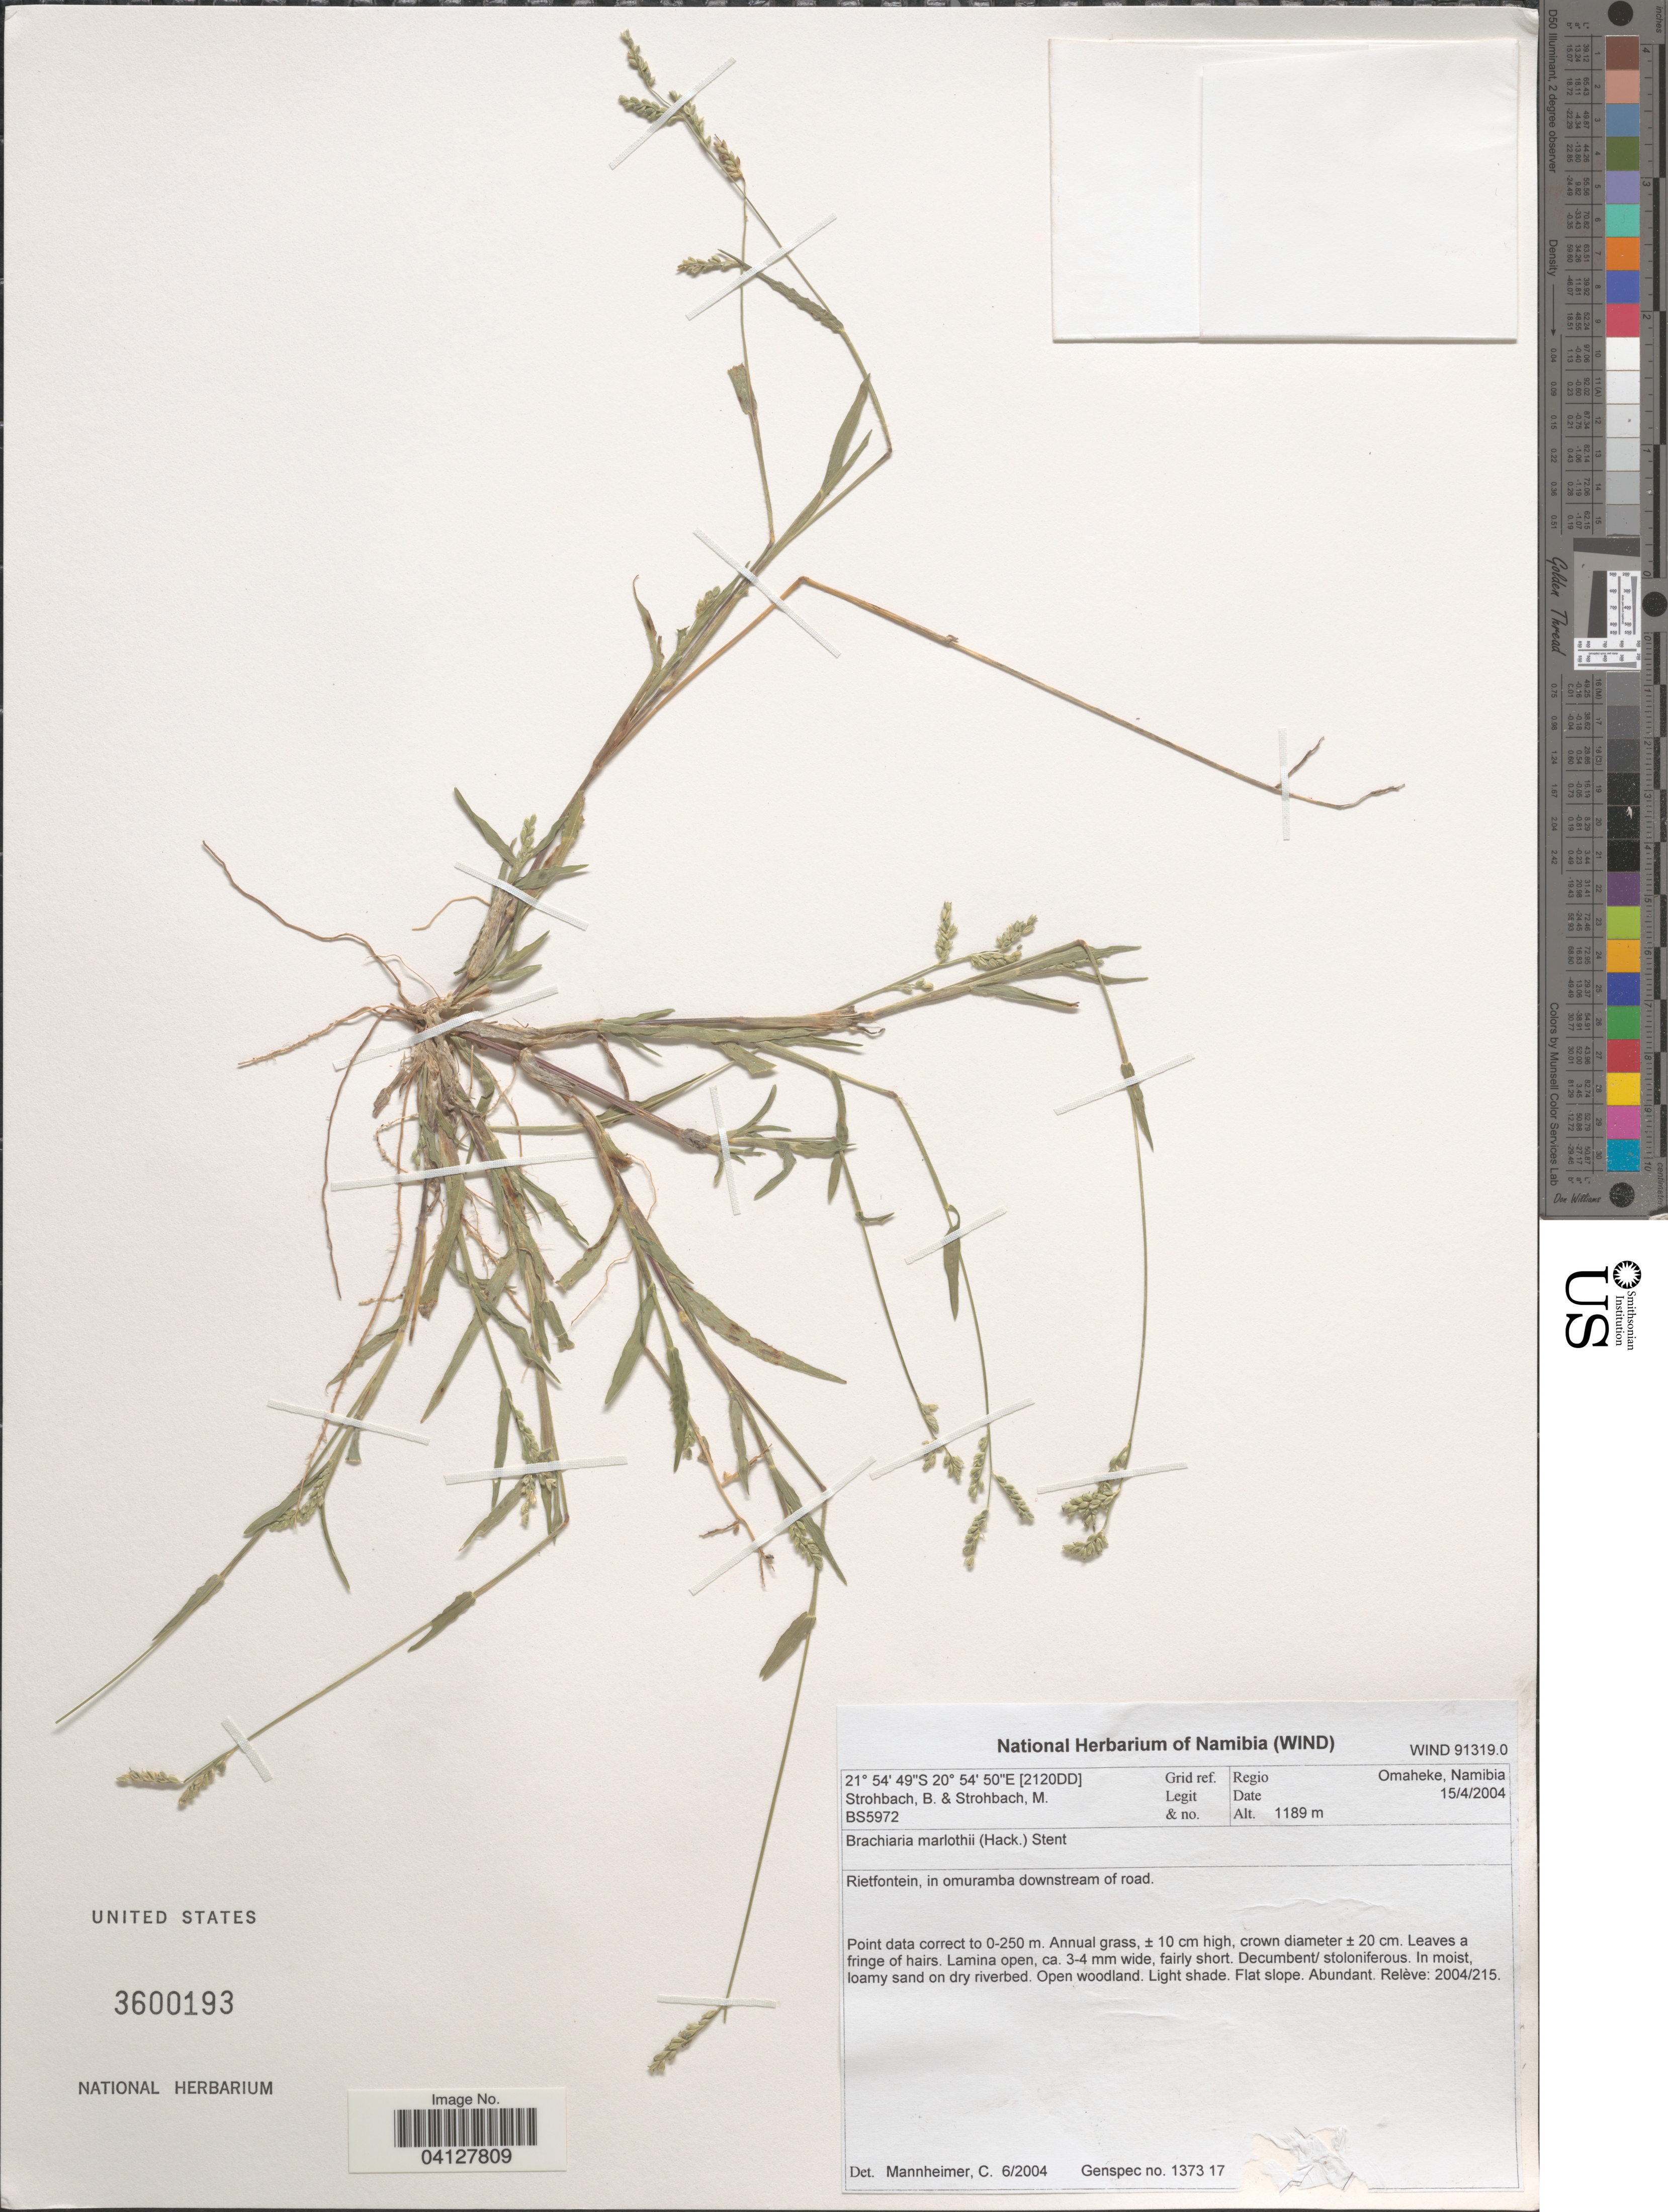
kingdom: Plantae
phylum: Tracheophyta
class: Liliopsida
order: Poales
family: Poaceae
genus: Brachiaria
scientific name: Brachiaria marlothii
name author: (Hack.) Stent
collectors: B. Strohbach & M. Strohbach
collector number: BS5972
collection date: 2004-04-15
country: Namibia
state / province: Omaheke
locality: [2120DD] Grid ref. Regio Omaheke. Rietfontein, in omuramba downstream of road.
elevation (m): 1189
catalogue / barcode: US 3600193